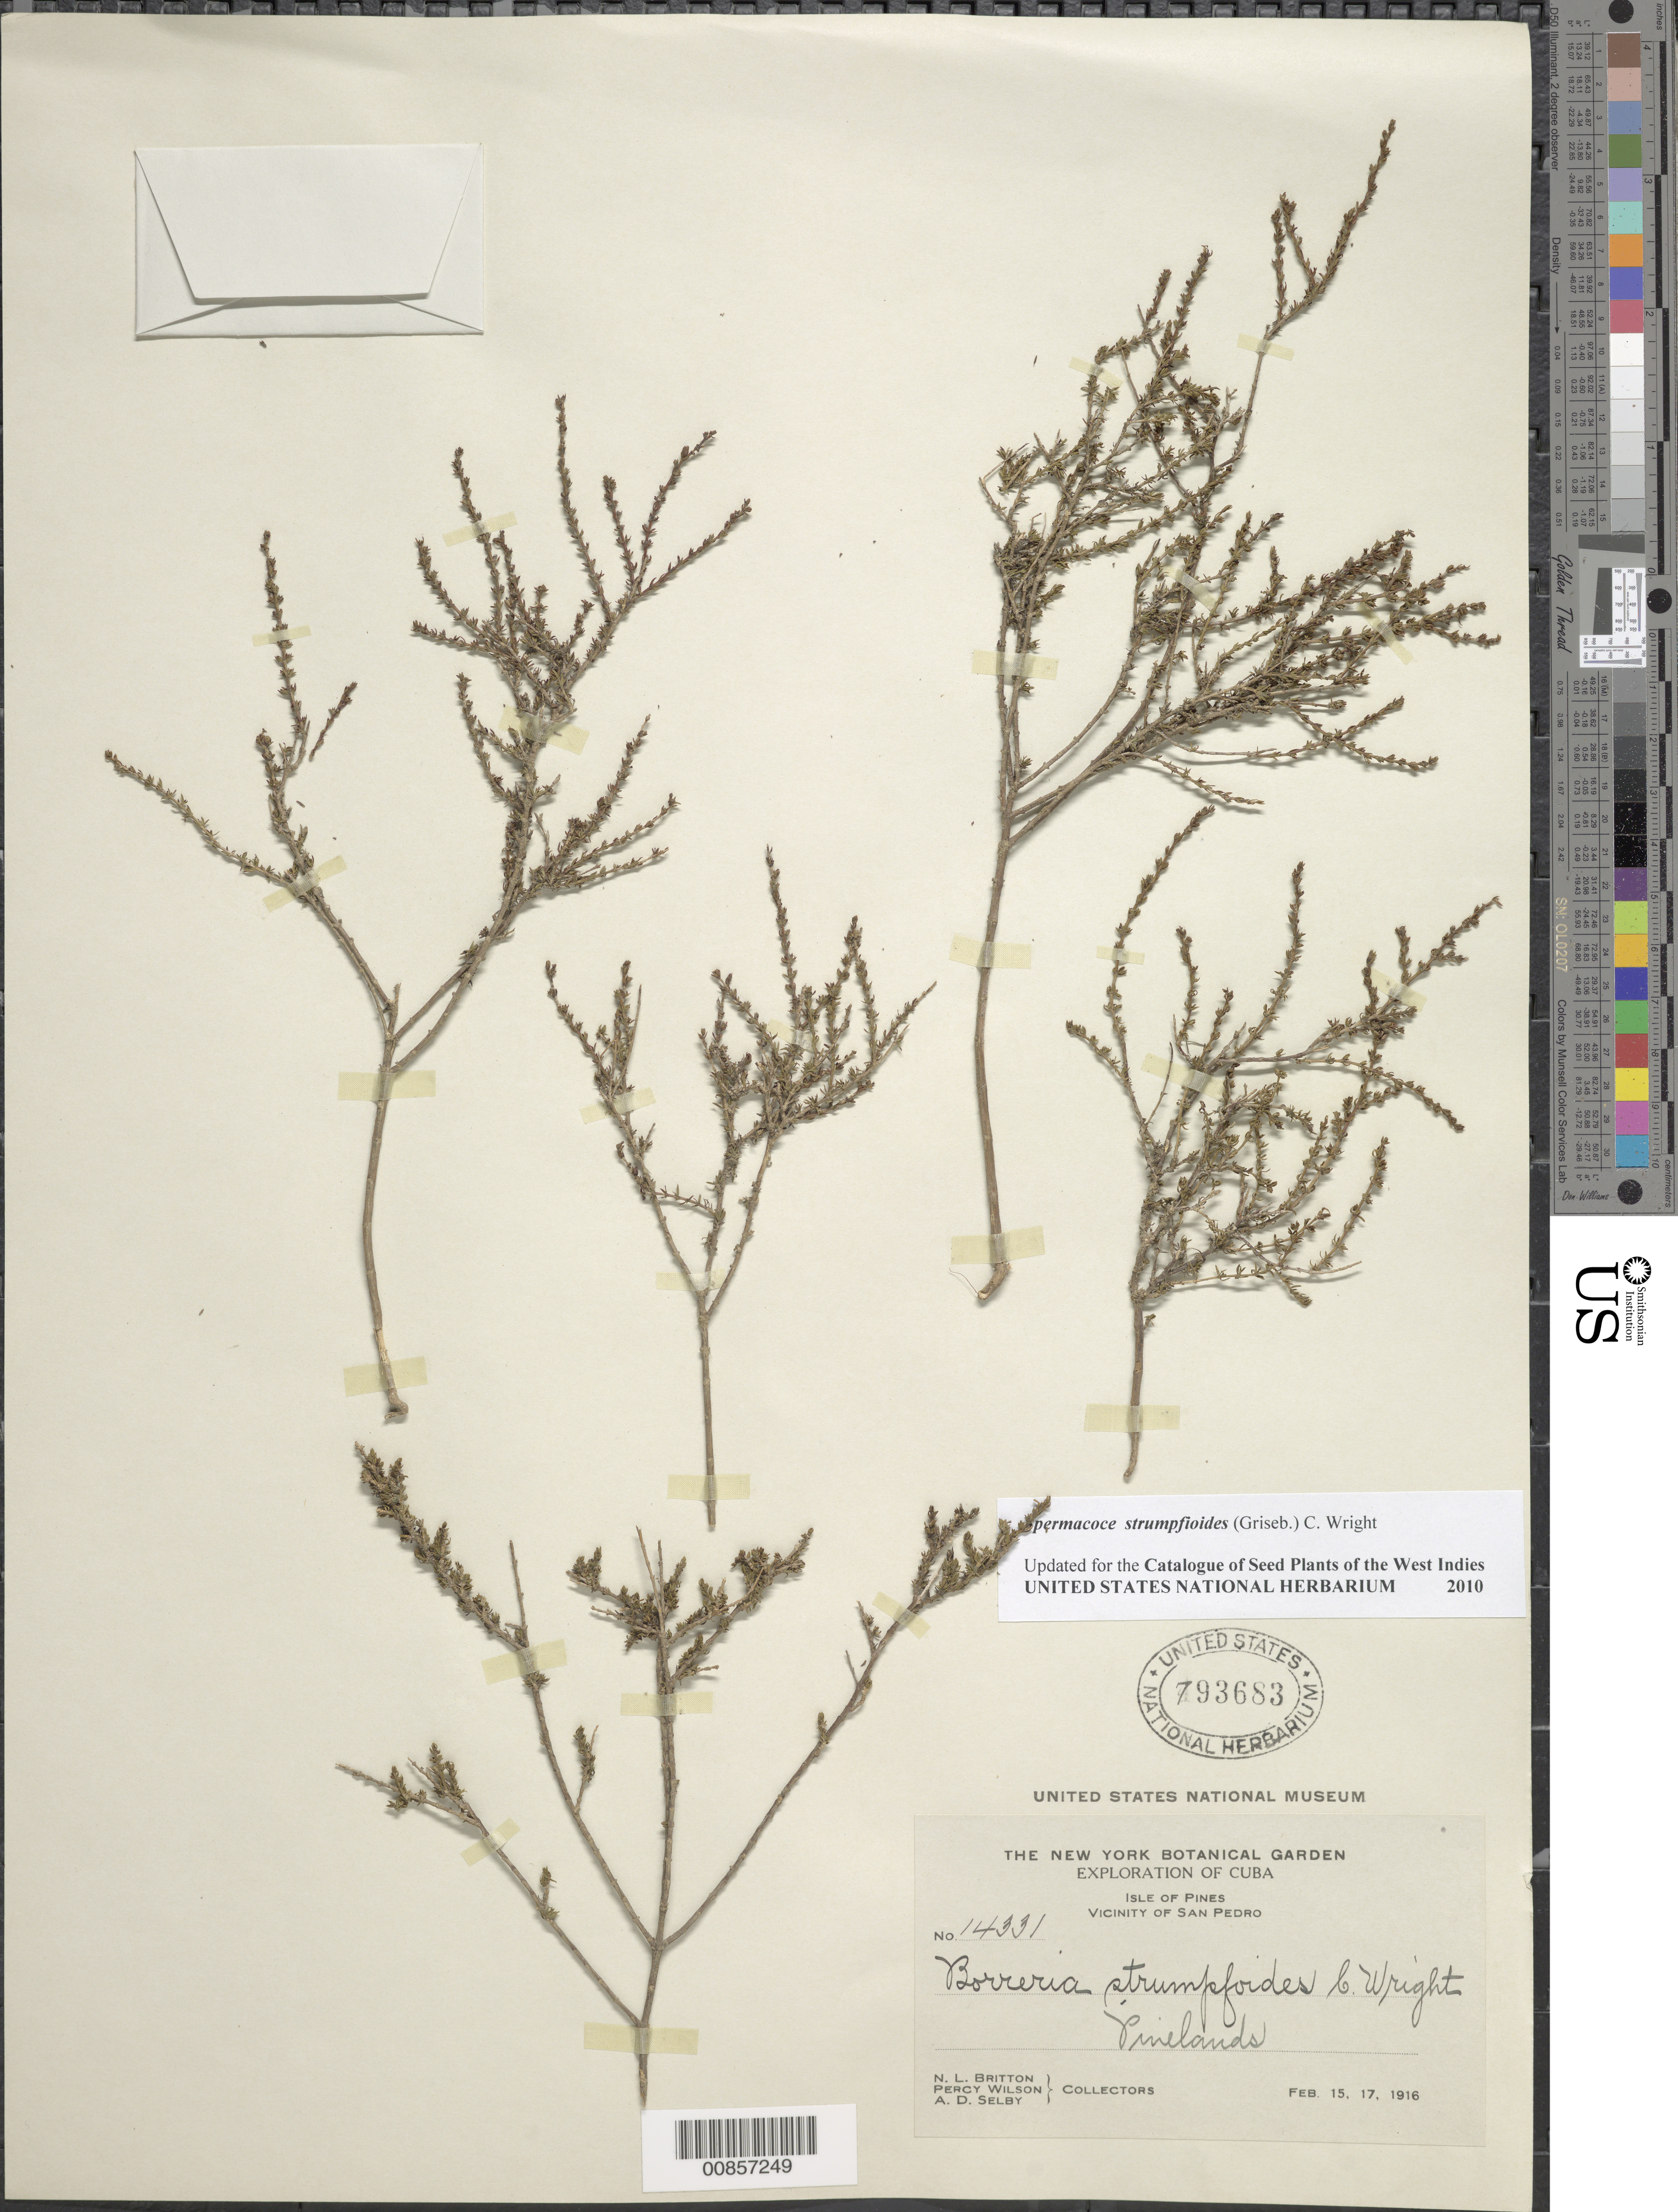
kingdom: Plantae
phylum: Tracheophyta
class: Magnoliopsida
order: Gentianales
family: Rubiaceae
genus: Spermacoce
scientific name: Spermacoce strumpfioides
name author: (Griseb.) C. Wright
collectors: N. Britton, P. Wilson & A. Selby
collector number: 14331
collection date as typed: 15 Feb 1916 and 17 Feb 1916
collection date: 1916-02-15,1916-02-17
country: Cuba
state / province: Isla de La Juventud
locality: Vicinity of San Pedro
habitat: Pinelands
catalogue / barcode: US 793683